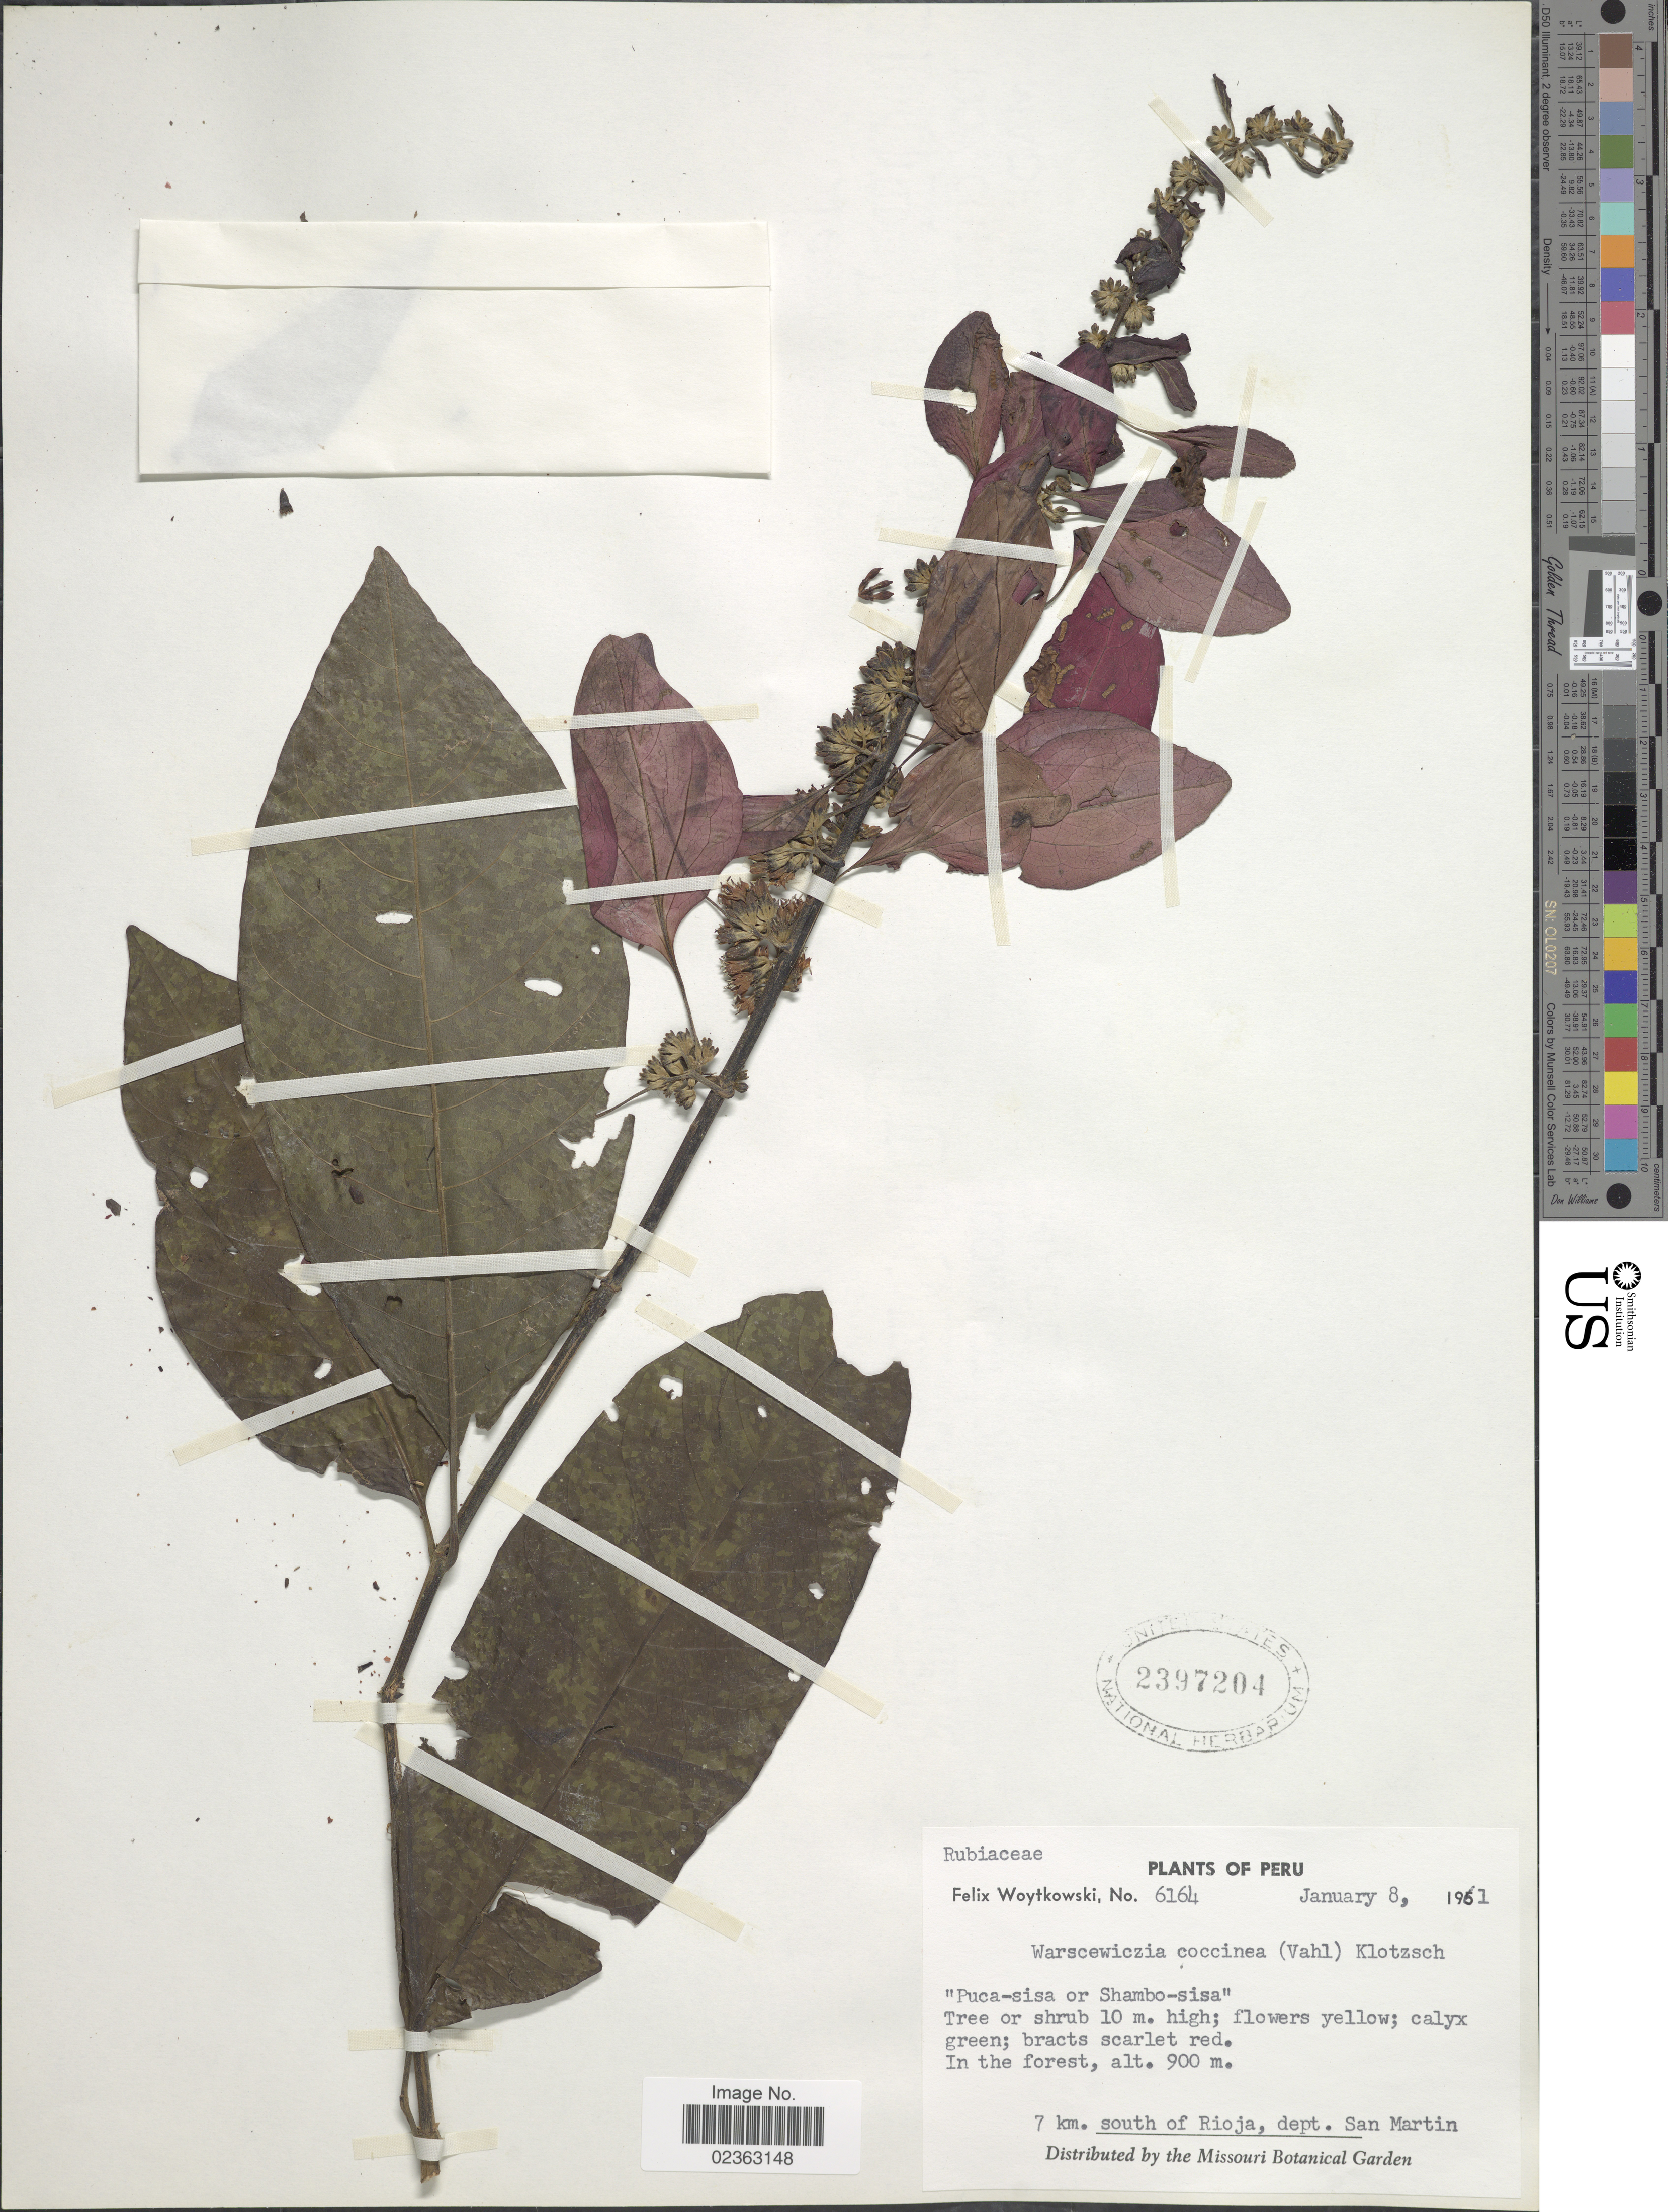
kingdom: Plantae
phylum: Tracheophyta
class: Magnoliopsida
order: Gentianales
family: Rubiaceae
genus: Warszewiczia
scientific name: Warszewiczia coccinea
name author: (Vahl) Klotzsch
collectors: F. Woytkowski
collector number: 6164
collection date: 1961-01-08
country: Peru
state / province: San Martín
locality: In the forest, 7 km. south of Rioja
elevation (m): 900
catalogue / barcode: US 2397204